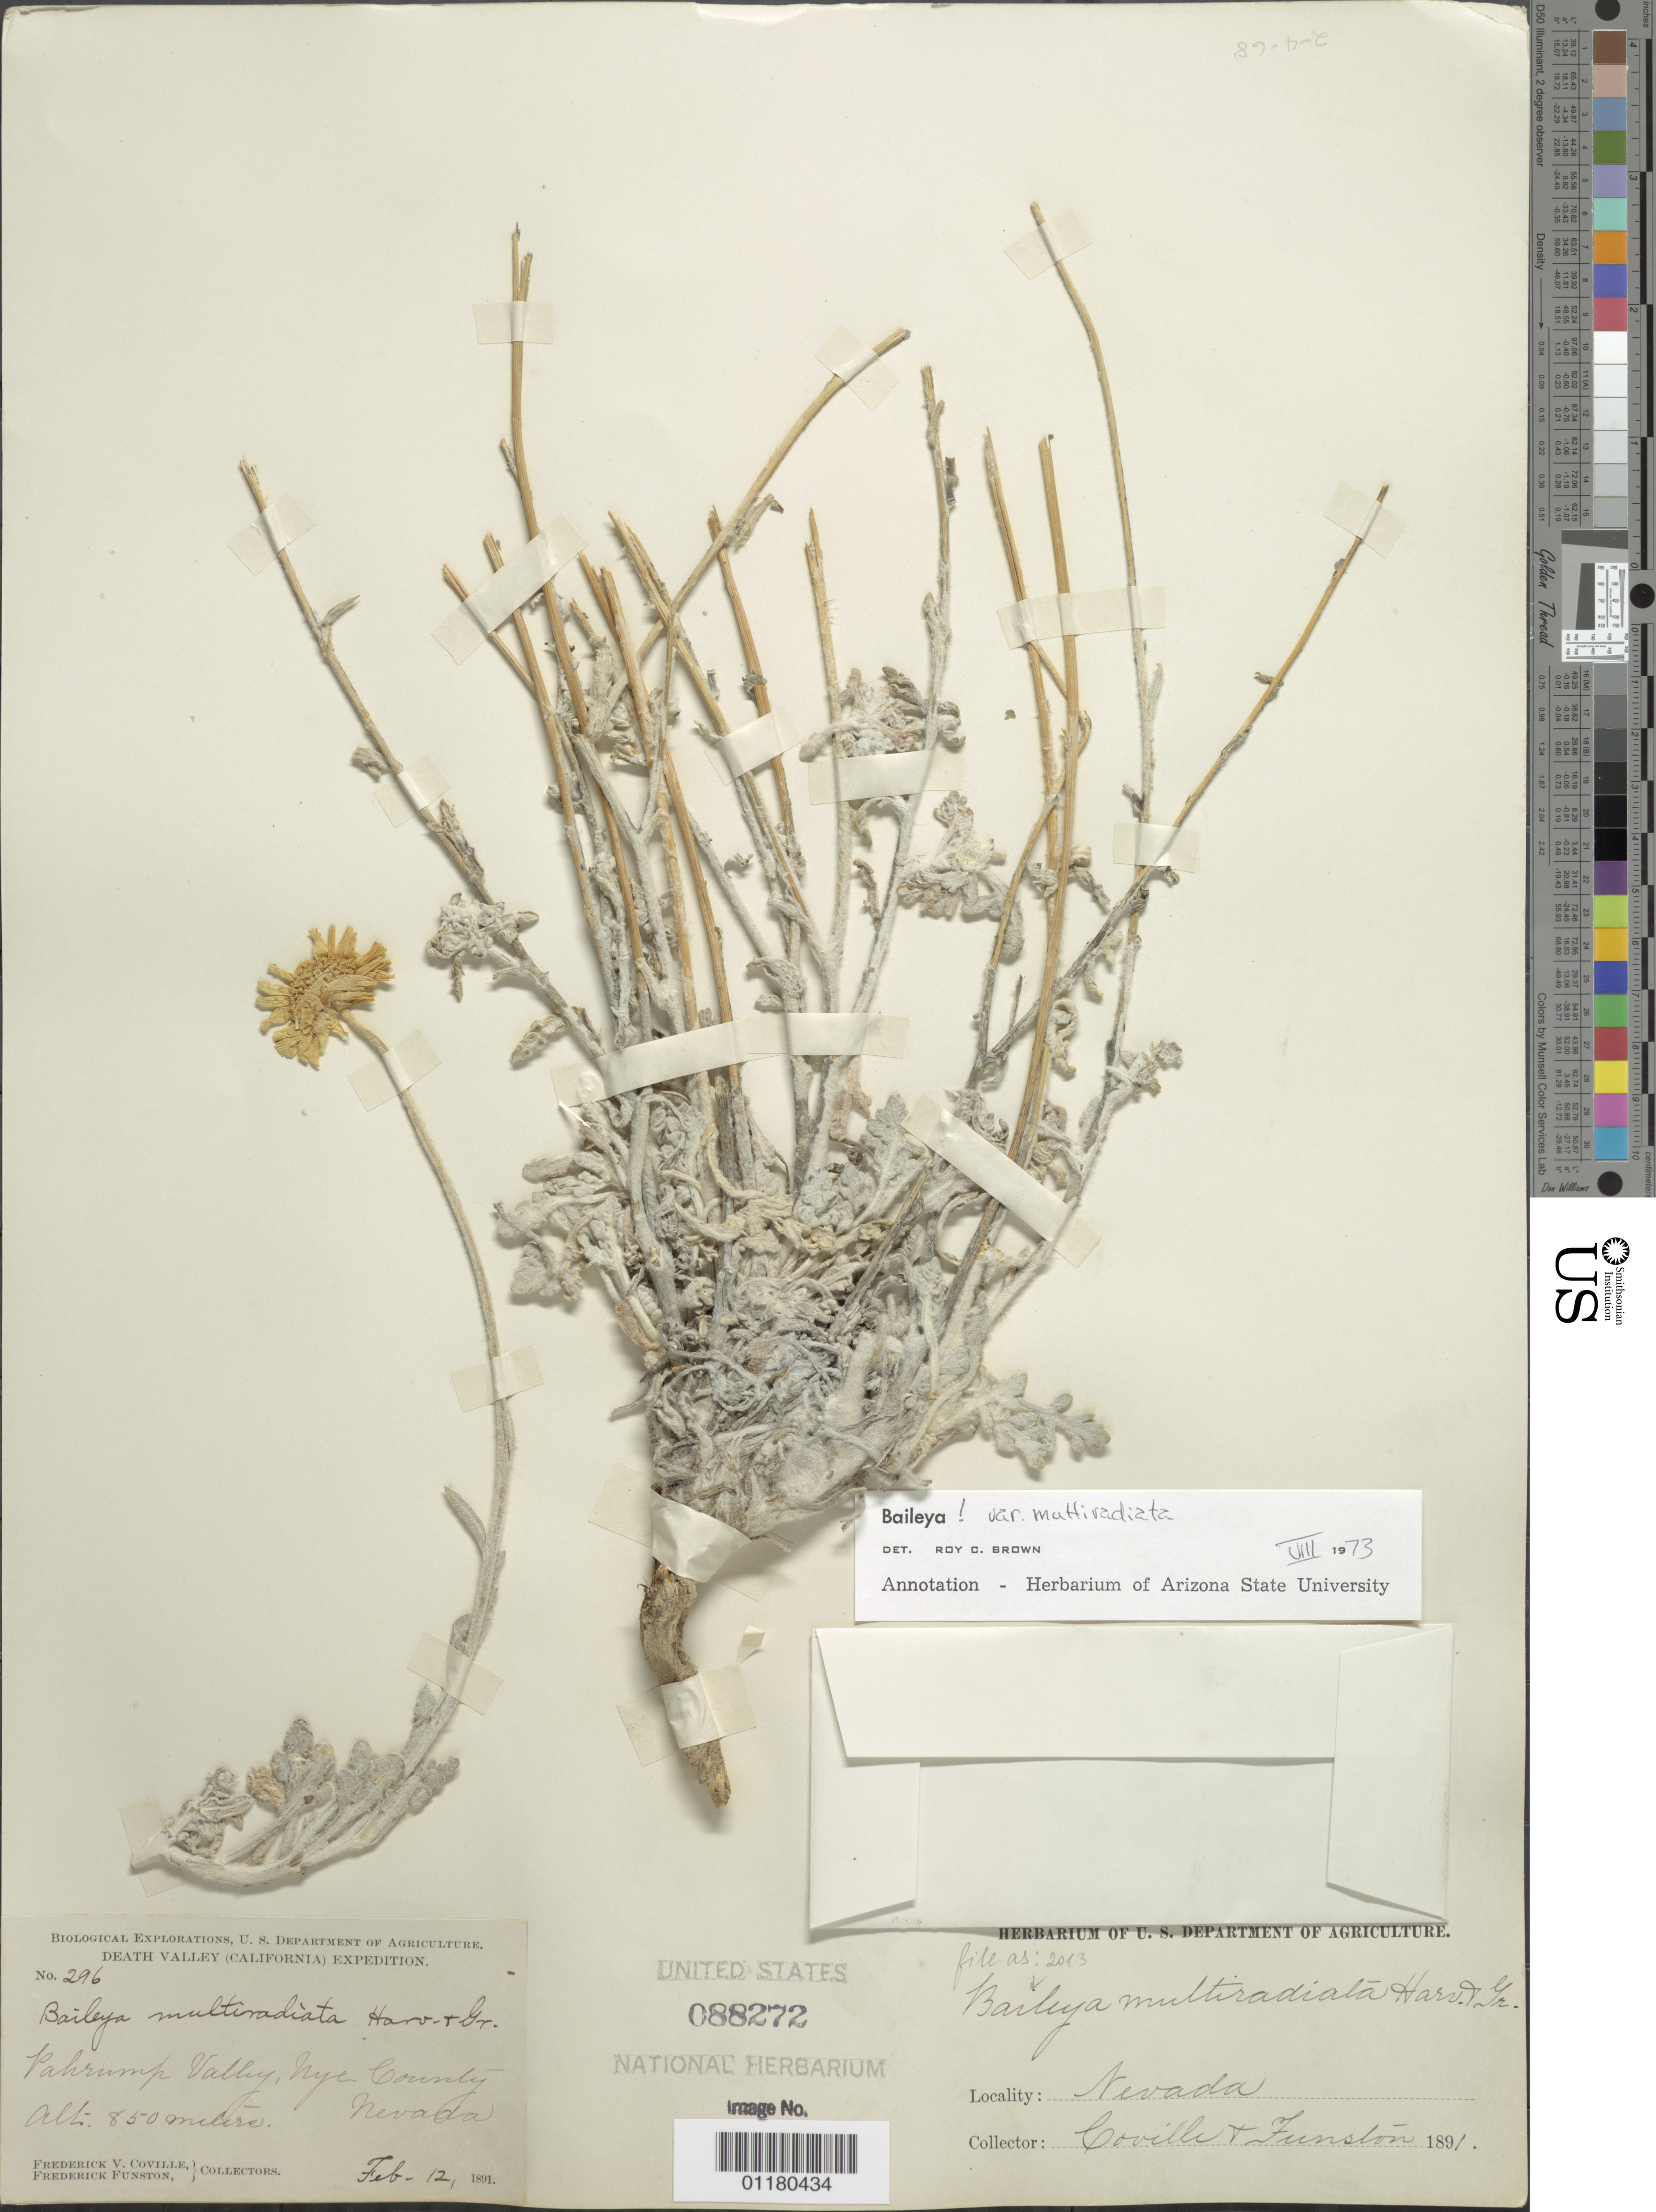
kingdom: Plantae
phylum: Tracheophyta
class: Magnoliopsida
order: Asterales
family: Asteraceae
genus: Baileya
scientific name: Baileya multiradiata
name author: Harv. & A. Gray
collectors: F. V. Coville & F. Funston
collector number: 296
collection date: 1891-02-11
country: United States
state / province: Nevada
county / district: Nye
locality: Pahrump Valley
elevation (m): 850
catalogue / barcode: US 88272